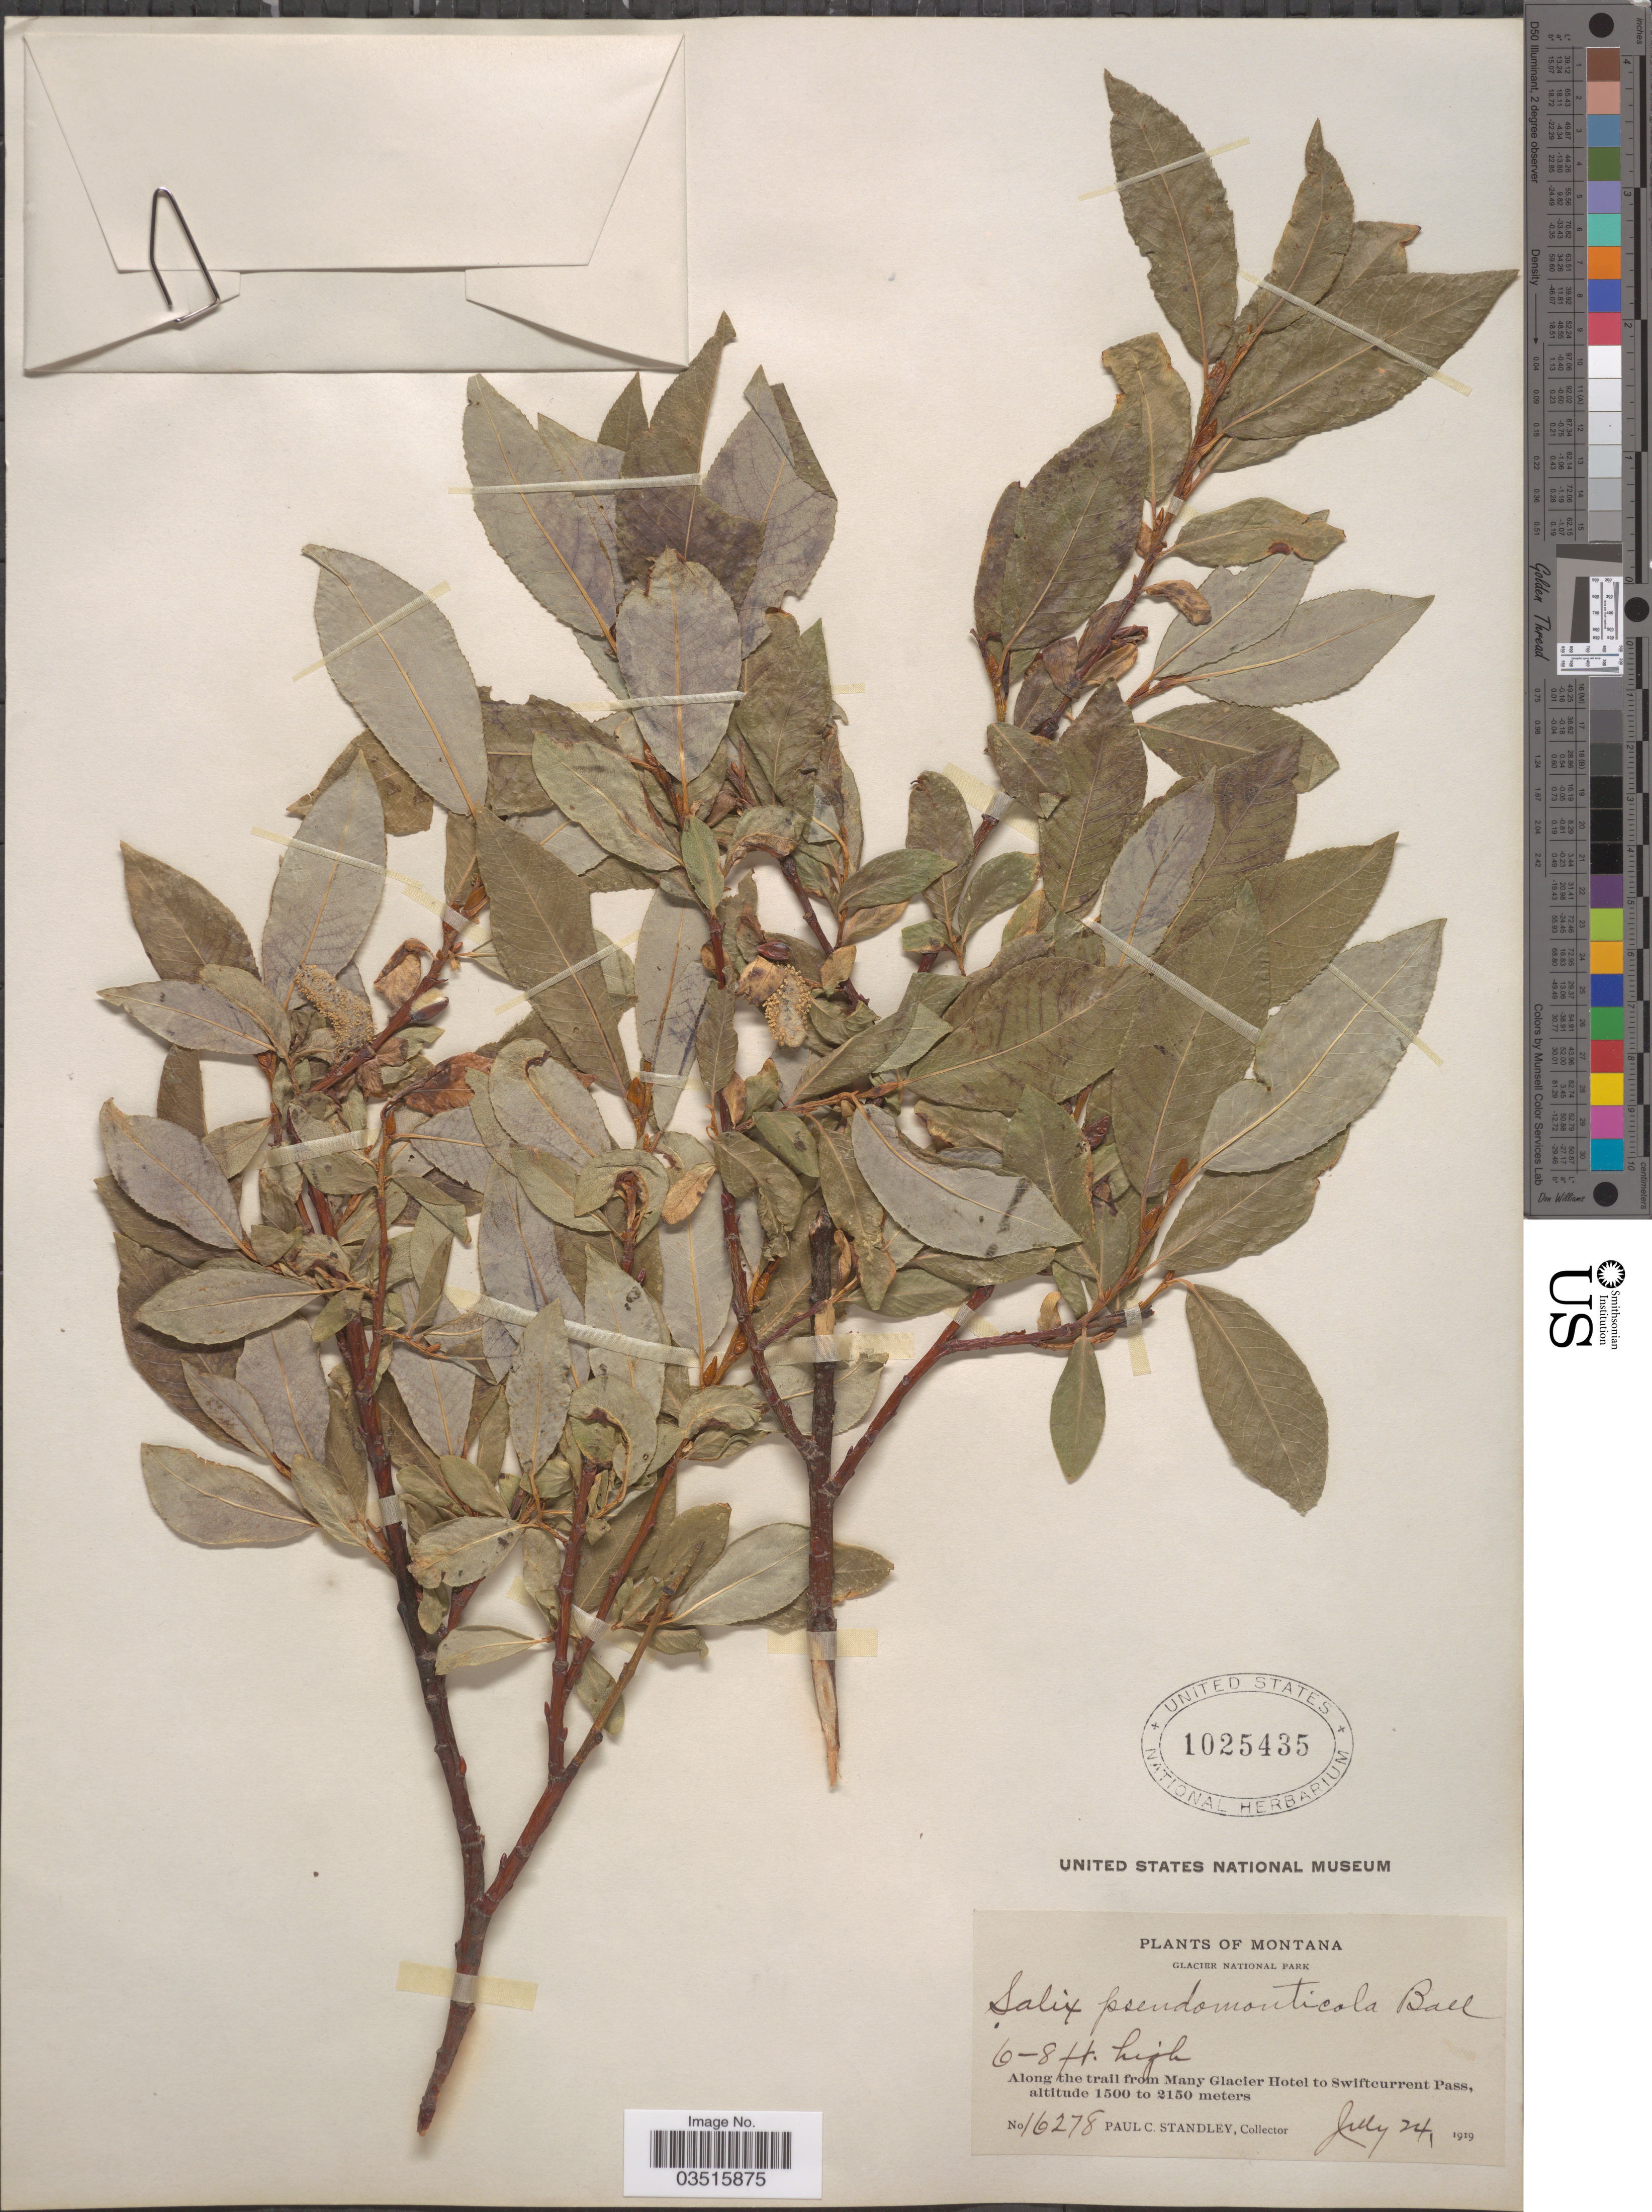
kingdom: Plantae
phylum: Tracheophyta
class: Magnoliopsida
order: Malpighiales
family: Salicaceae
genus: Salix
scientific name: Salix monticola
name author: Bebb.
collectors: P. C. Standley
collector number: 16278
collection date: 1919-07-24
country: United States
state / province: Montana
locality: Glacier National Park. Along the trail from Many Glacier Hotel to Swiftcurrent Pass.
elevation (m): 1500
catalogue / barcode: US 1025435